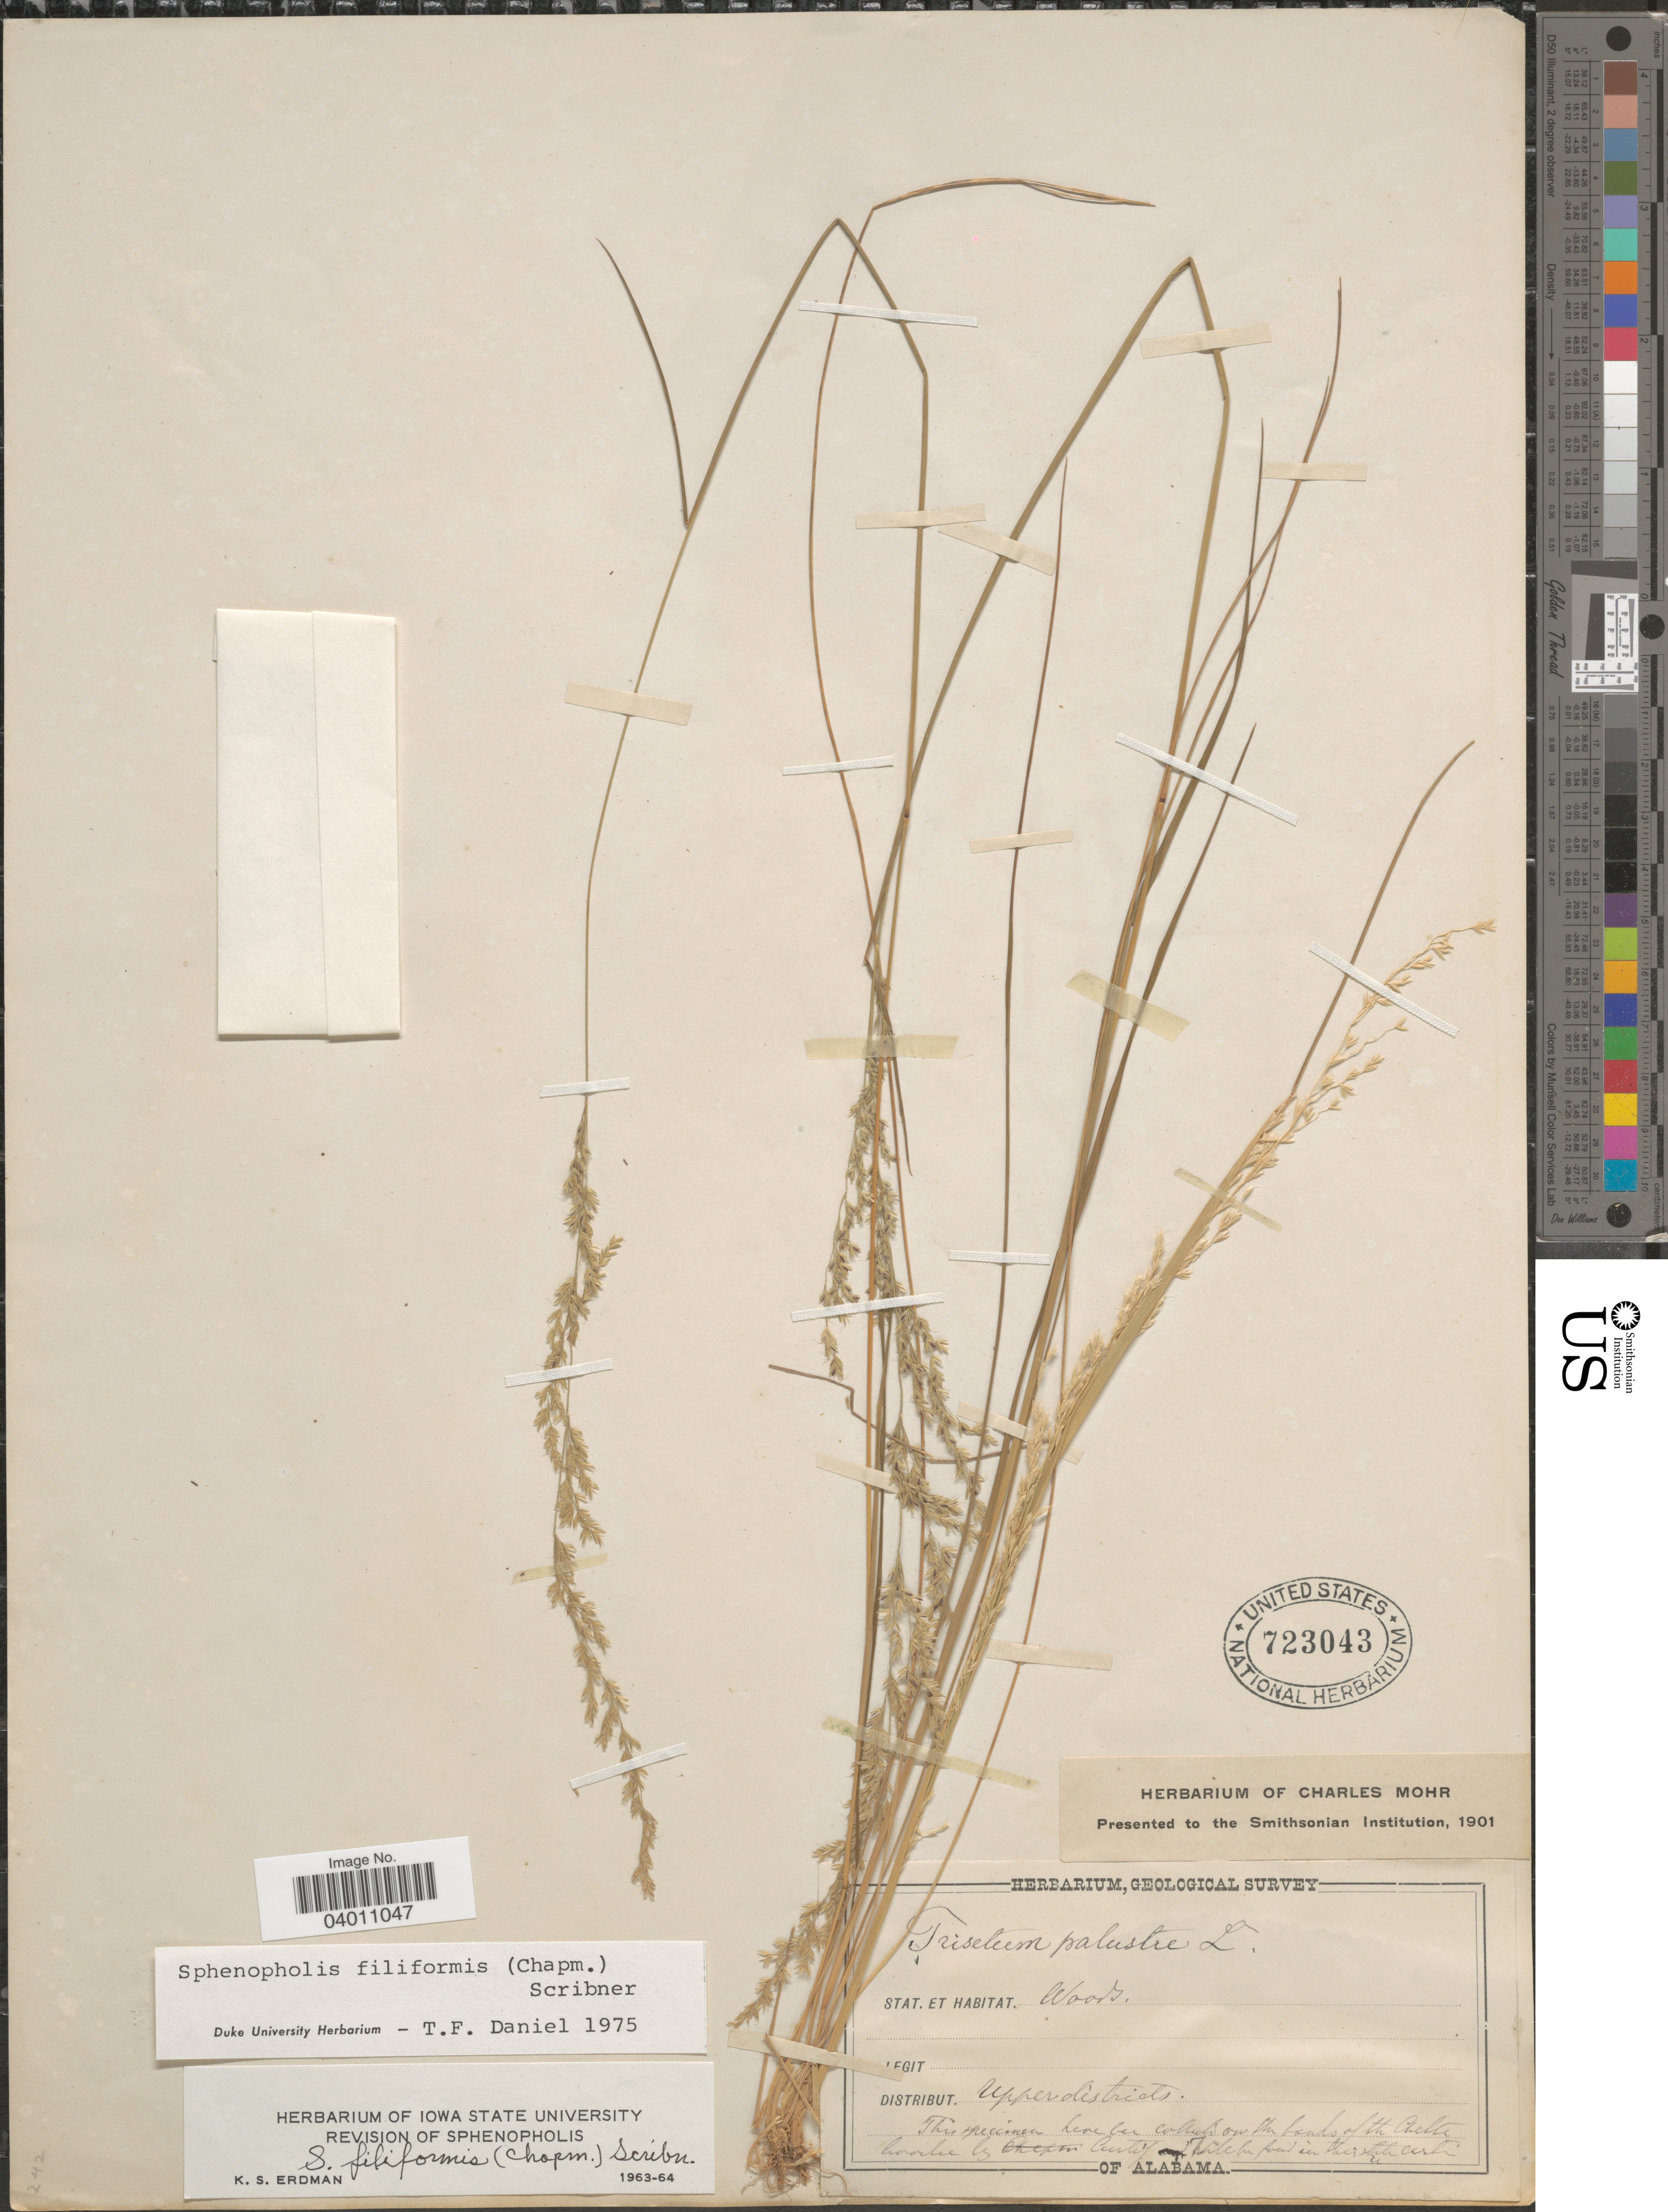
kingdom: Plantae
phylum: Tracheophyta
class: Liliopsida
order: Poales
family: Poaceae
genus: Sphenopholis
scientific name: Sphenopholis filiformis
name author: (Chapm.) Scribn.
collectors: -. Curtiss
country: United States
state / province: Alabama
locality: On the banks of the Chelle hoorhie. Upper districts.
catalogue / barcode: US 723043